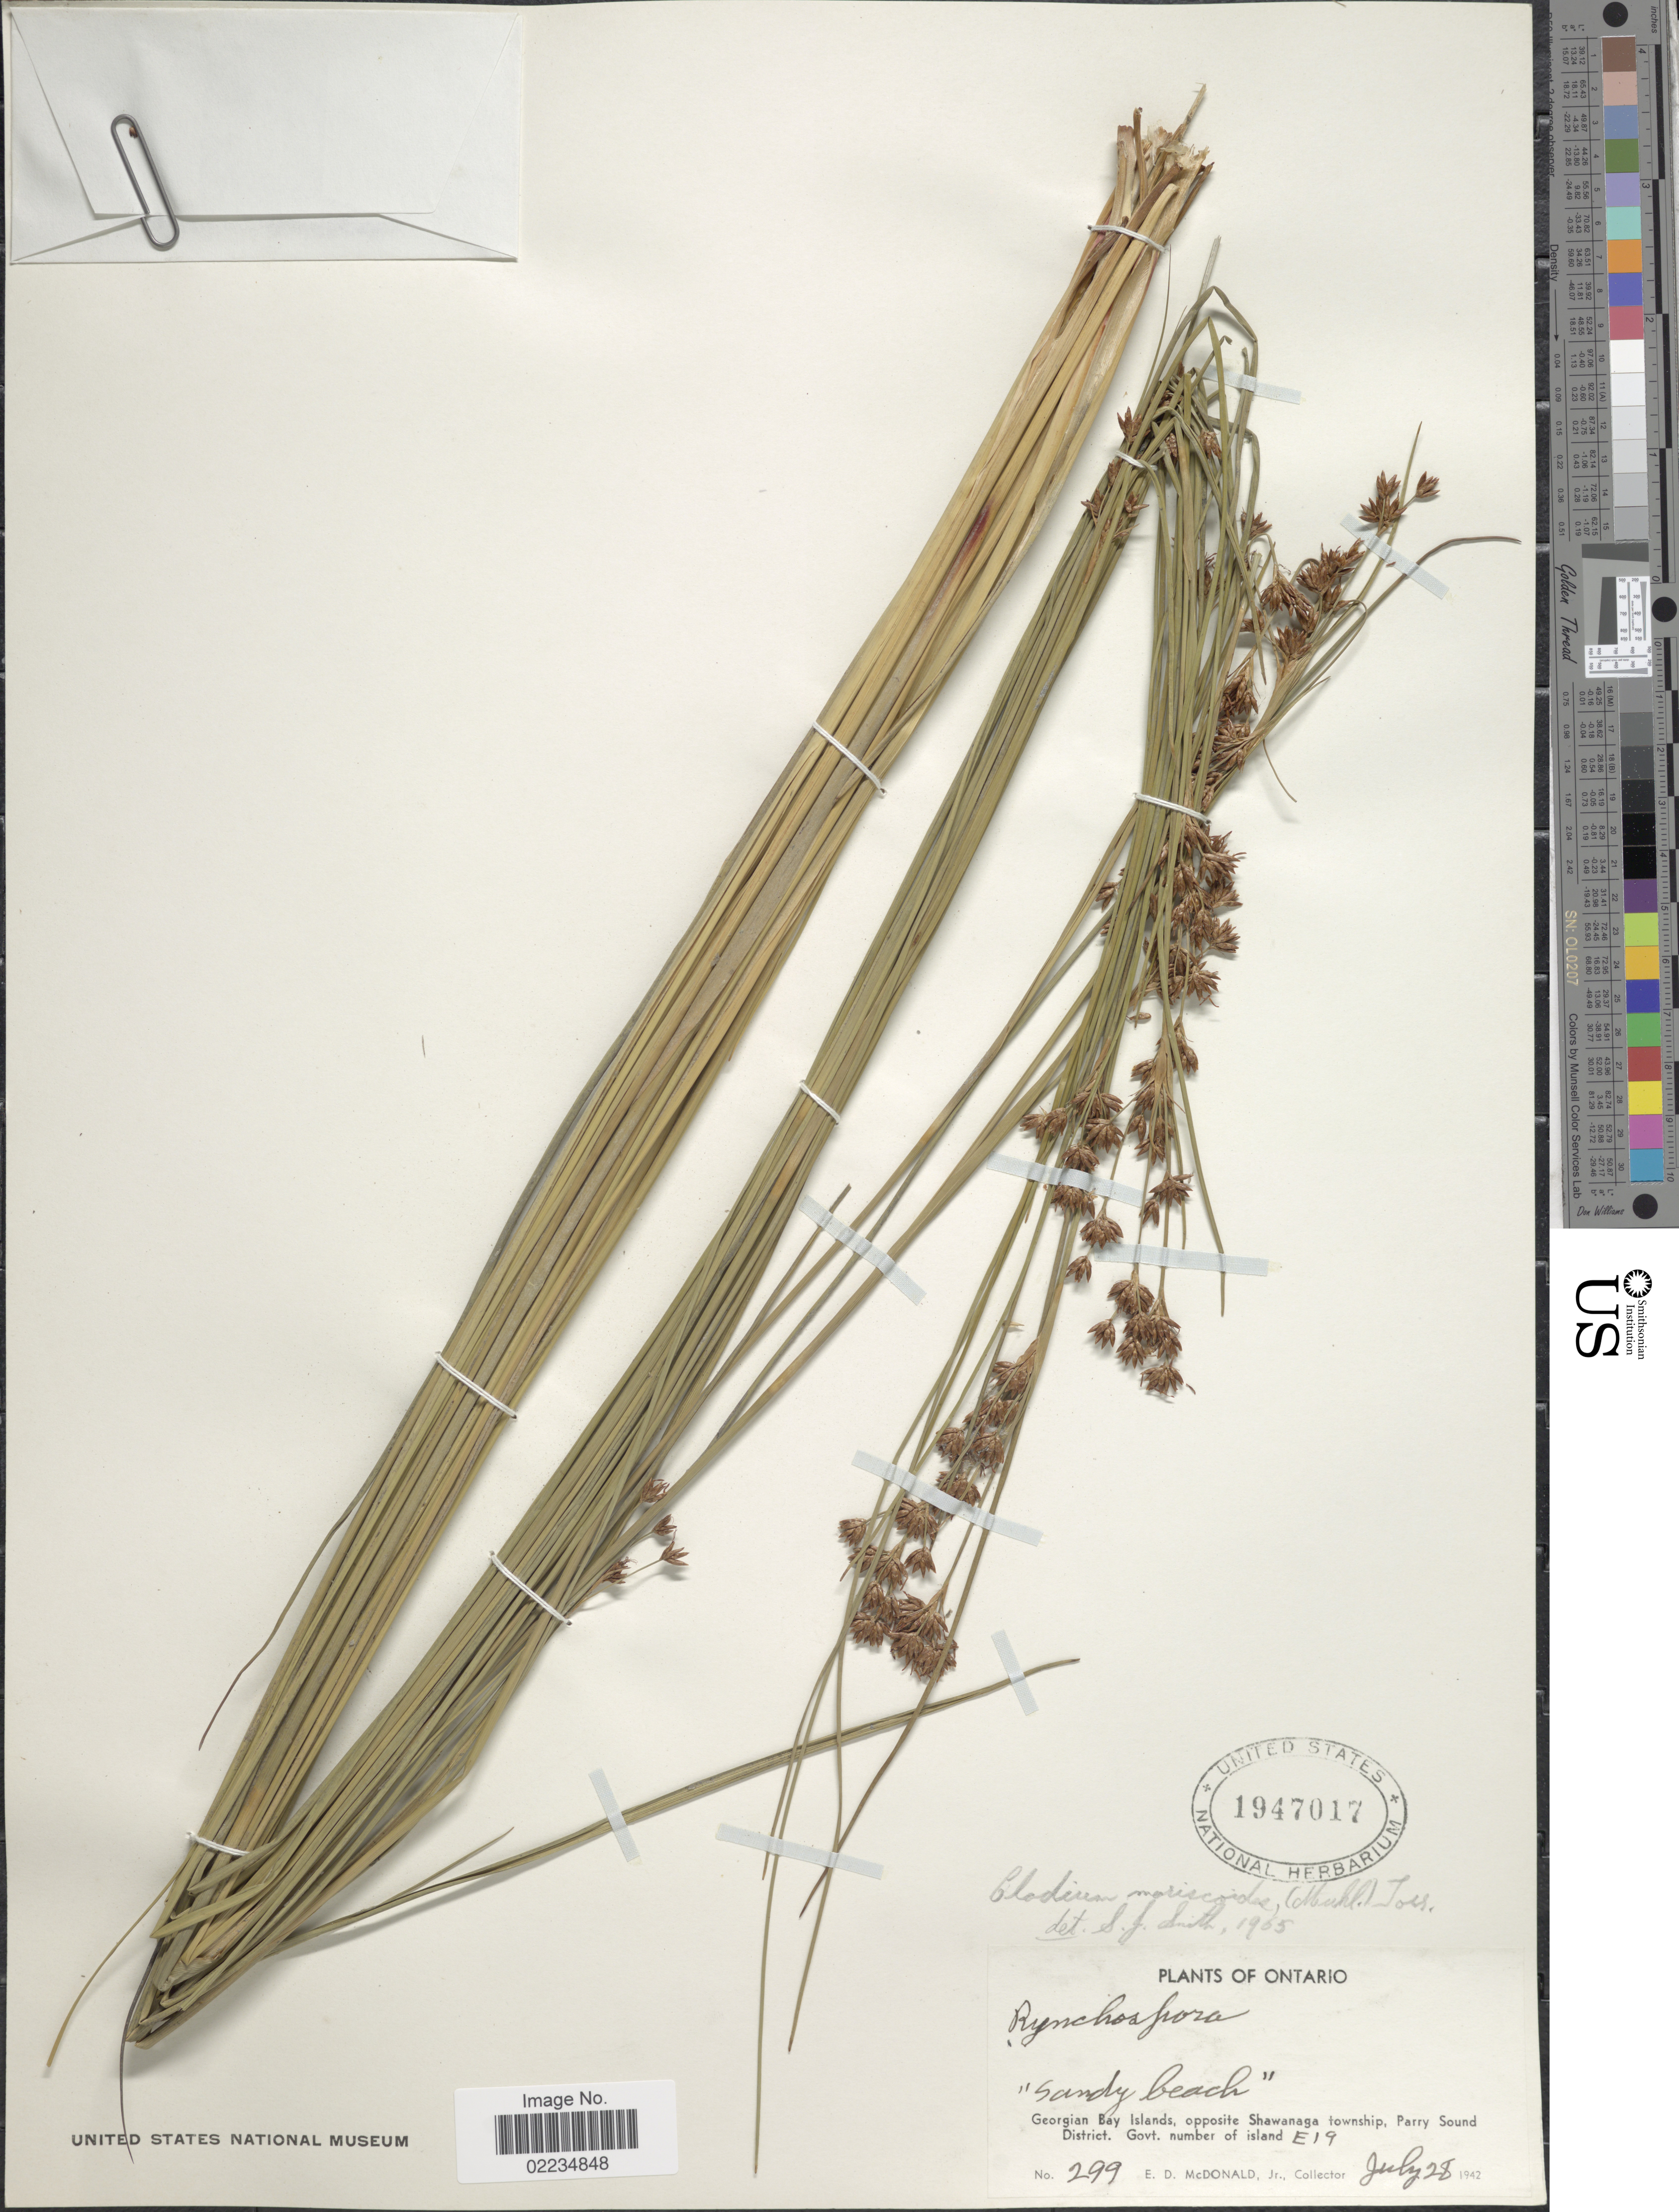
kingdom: Plantae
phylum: Tracheophyta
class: Liliopsida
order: Poales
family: Cyperaceae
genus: Cladium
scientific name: Cladium mariscoides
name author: (Muhl.) Torr.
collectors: E. D. McDonald Jr.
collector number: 299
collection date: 1942-07-28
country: Canada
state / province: Ontario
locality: Georgian Bay Islands, opposite Shawanaga township, Parry Sound District, Govt. number of Island, E19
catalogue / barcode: US 1947017